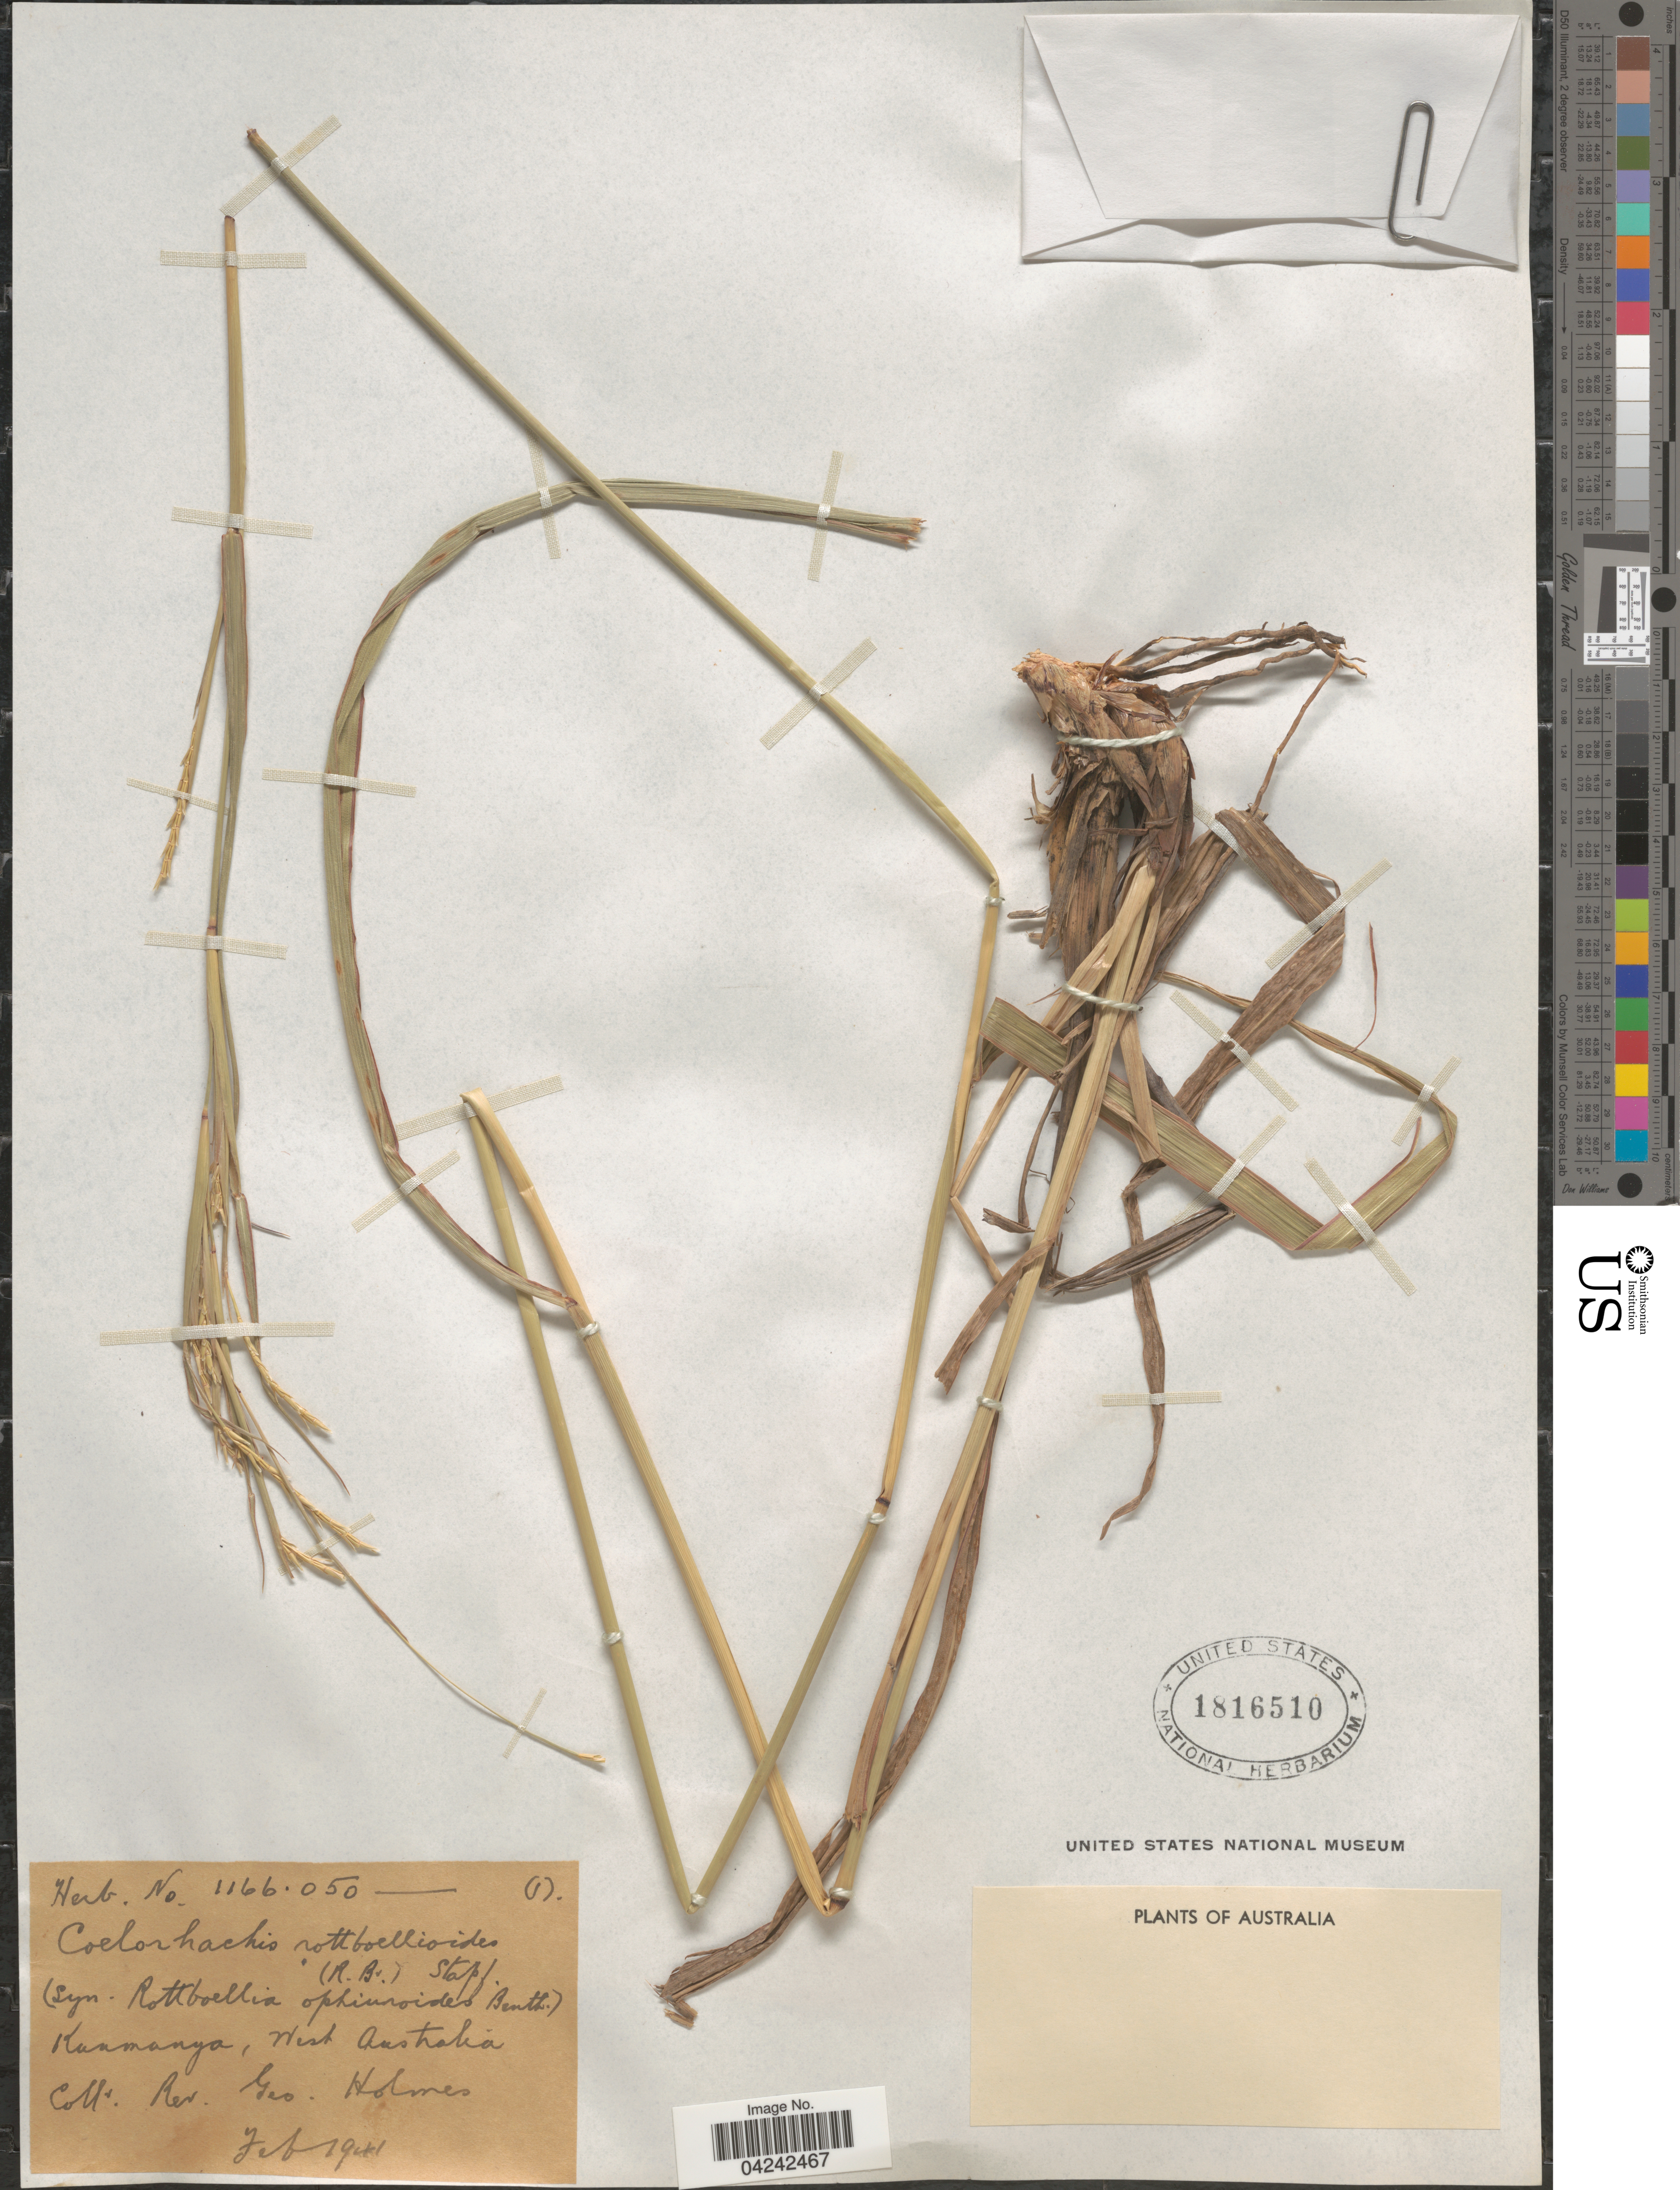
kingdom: Plantae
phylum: Tracheophyta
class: Liliopsida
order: Poales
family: Poaceae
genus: Rottboellia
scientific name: Rottboellia rottboellioides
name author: (R. Br.) Druce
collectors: G. Holmes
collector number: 1166.050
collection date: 1941-02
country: Australia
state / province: Western Australia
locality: Kunmunya, West Australia.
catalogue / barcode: US 1816510